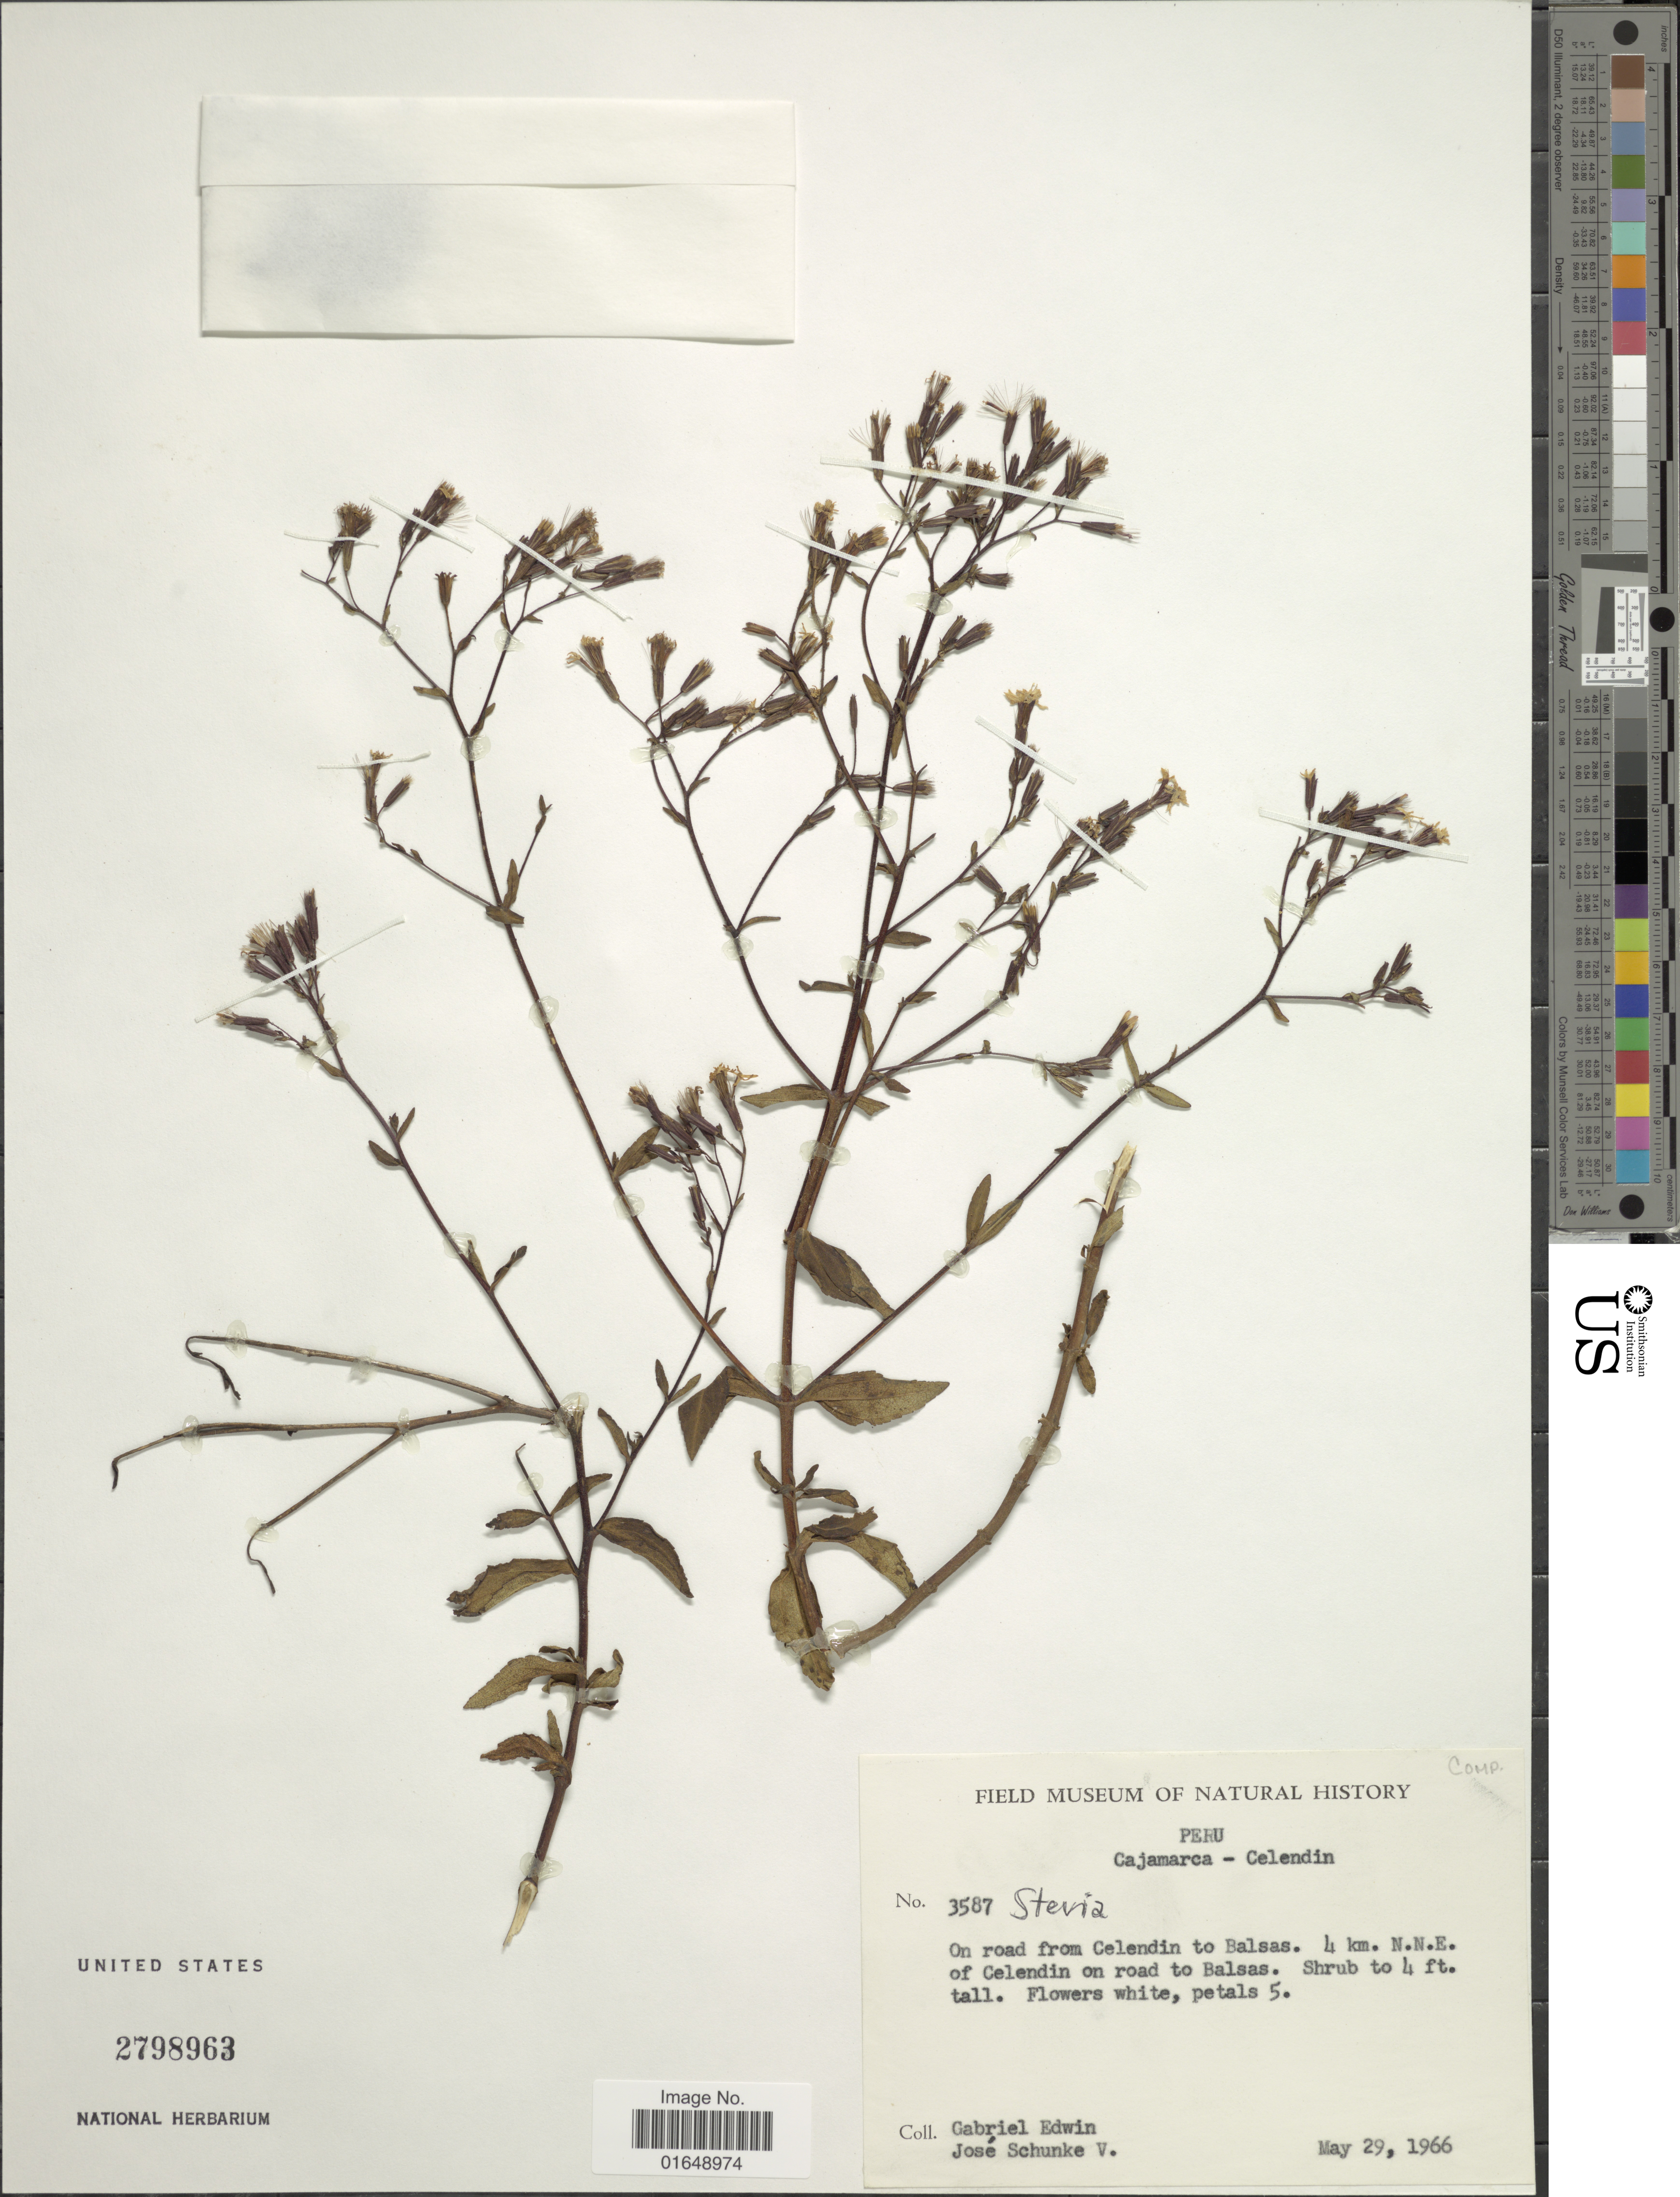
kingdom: Plantae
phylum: Tracheophyta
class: Magnoliopsida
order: Asterales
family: Asteraceae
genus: Stevia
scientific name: Stevia sp.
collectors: G. Edwin & J. Schunke Vigo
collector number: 3587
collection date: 1966-05-29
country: Peru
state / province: Cajamarca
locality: Celendin, on road from Celendin to Balsas, 4 km. N.N.E. of Celendin on road to Balsas.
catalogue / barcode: US 2798963